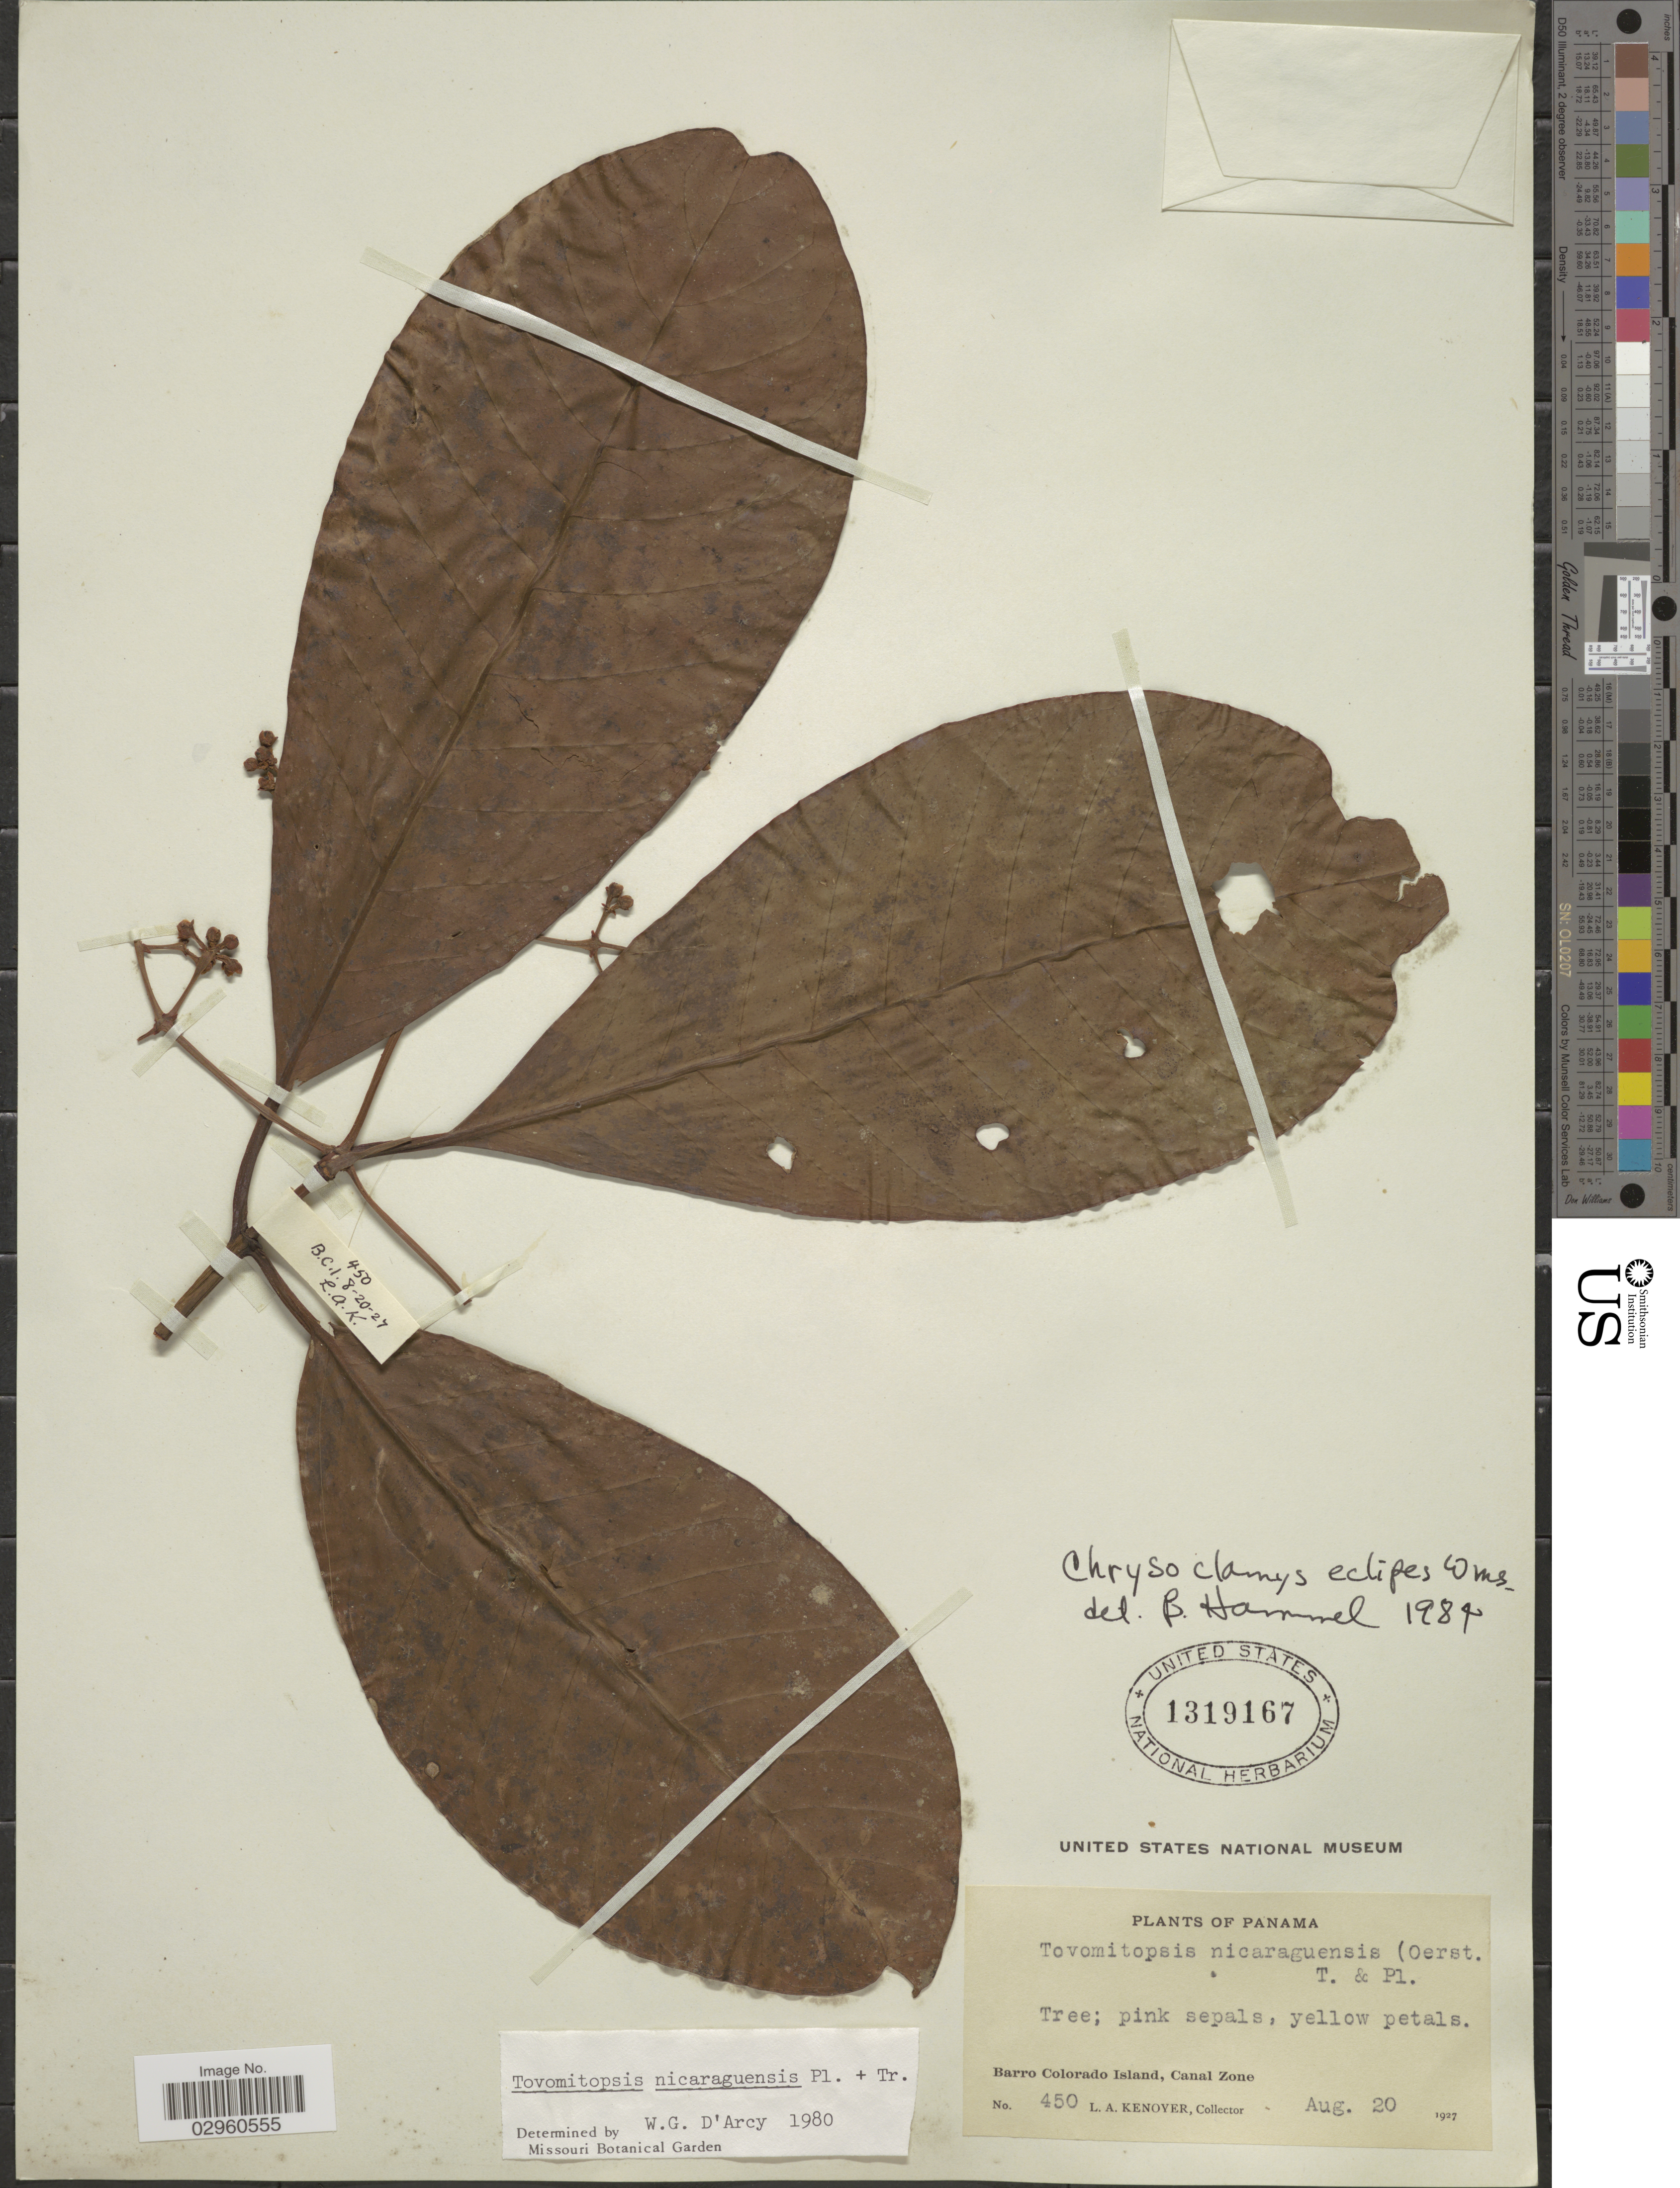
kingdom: Plantae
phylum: Tracheophyta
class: Magnoliopsida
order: Malpighiales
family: Clusiaceae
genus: Chrysochlamys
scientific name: Chrysochlamys eclipes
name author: L.O. Williams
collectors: L. A. Kenoyer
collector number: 450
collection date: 1927-08-20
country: Panama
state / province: Panamá Oeste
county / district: Canal Zone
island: Barro Colorado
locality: Barro Colorado Island, Canal Zone.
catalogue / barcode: US 1319167